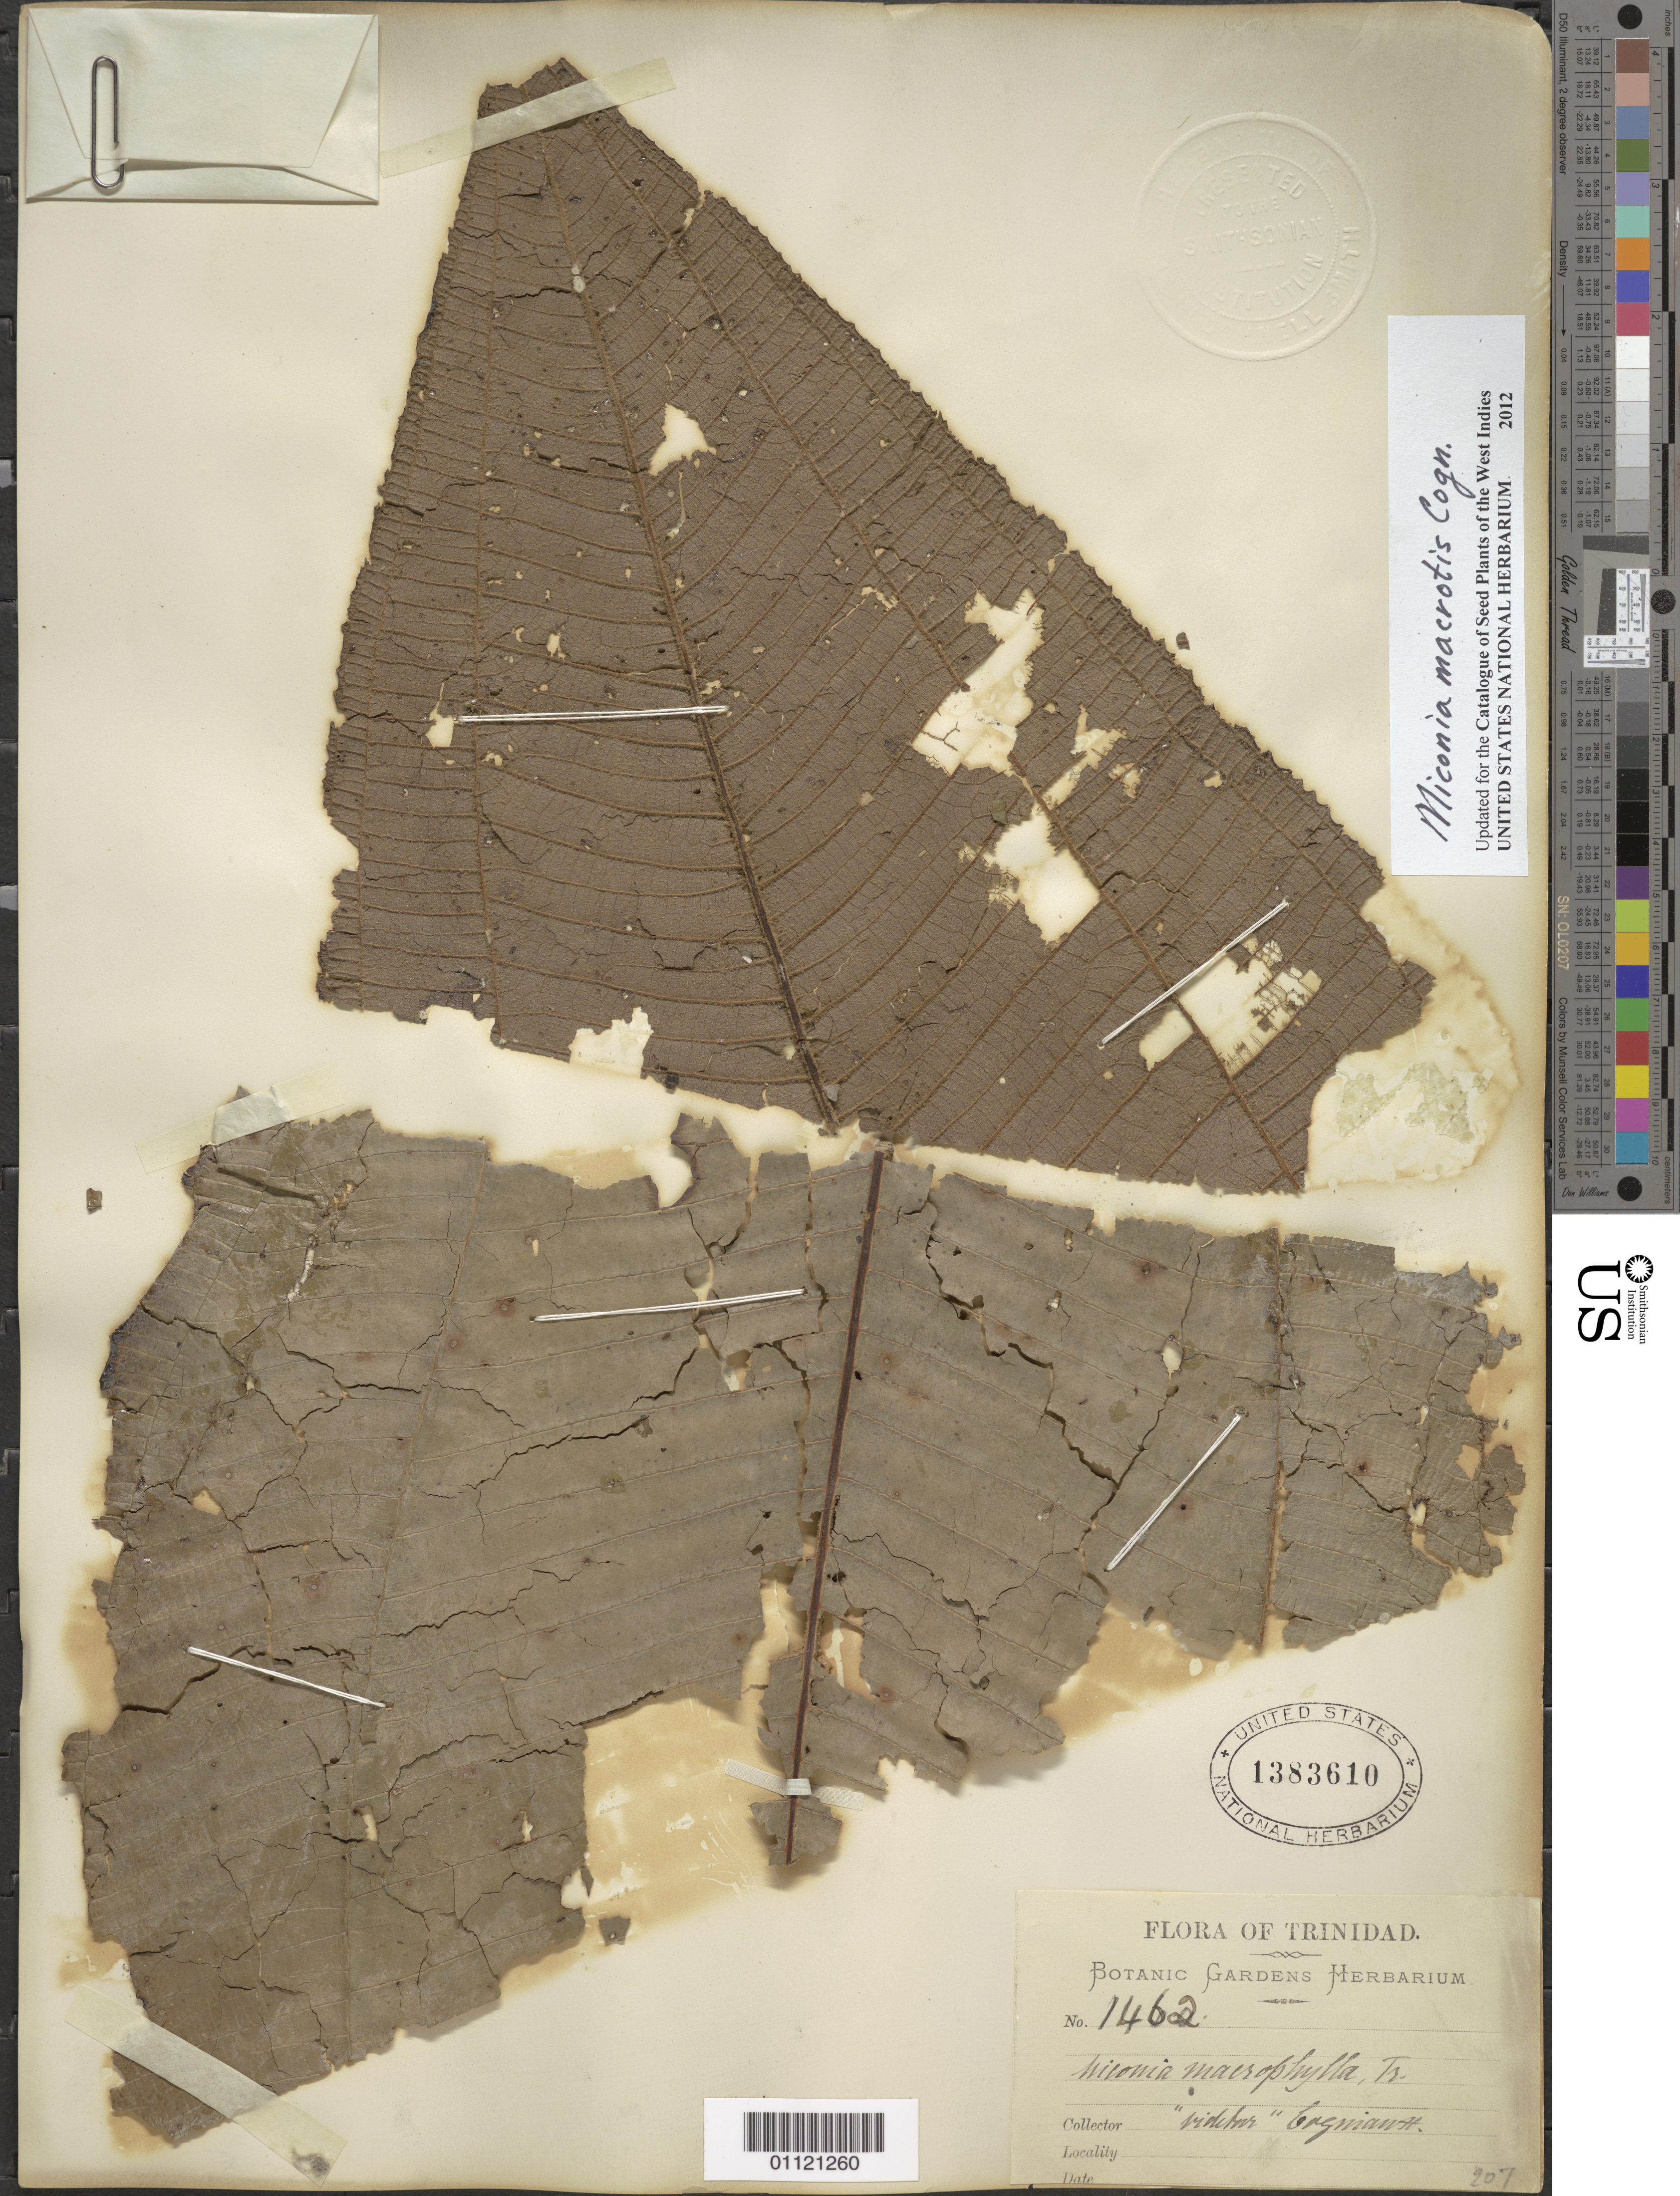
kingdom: Plantae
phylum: Tracheophyta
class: Magnoliopsida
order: Myrtales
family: Melastomataceae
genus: Miconia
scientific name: Miconia macrotis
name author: Cogn.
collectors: Botanic Gardens Herbarium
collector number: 1462 (207)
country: Trinidad and Tobago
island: Trinidad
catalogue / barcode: US 1383610